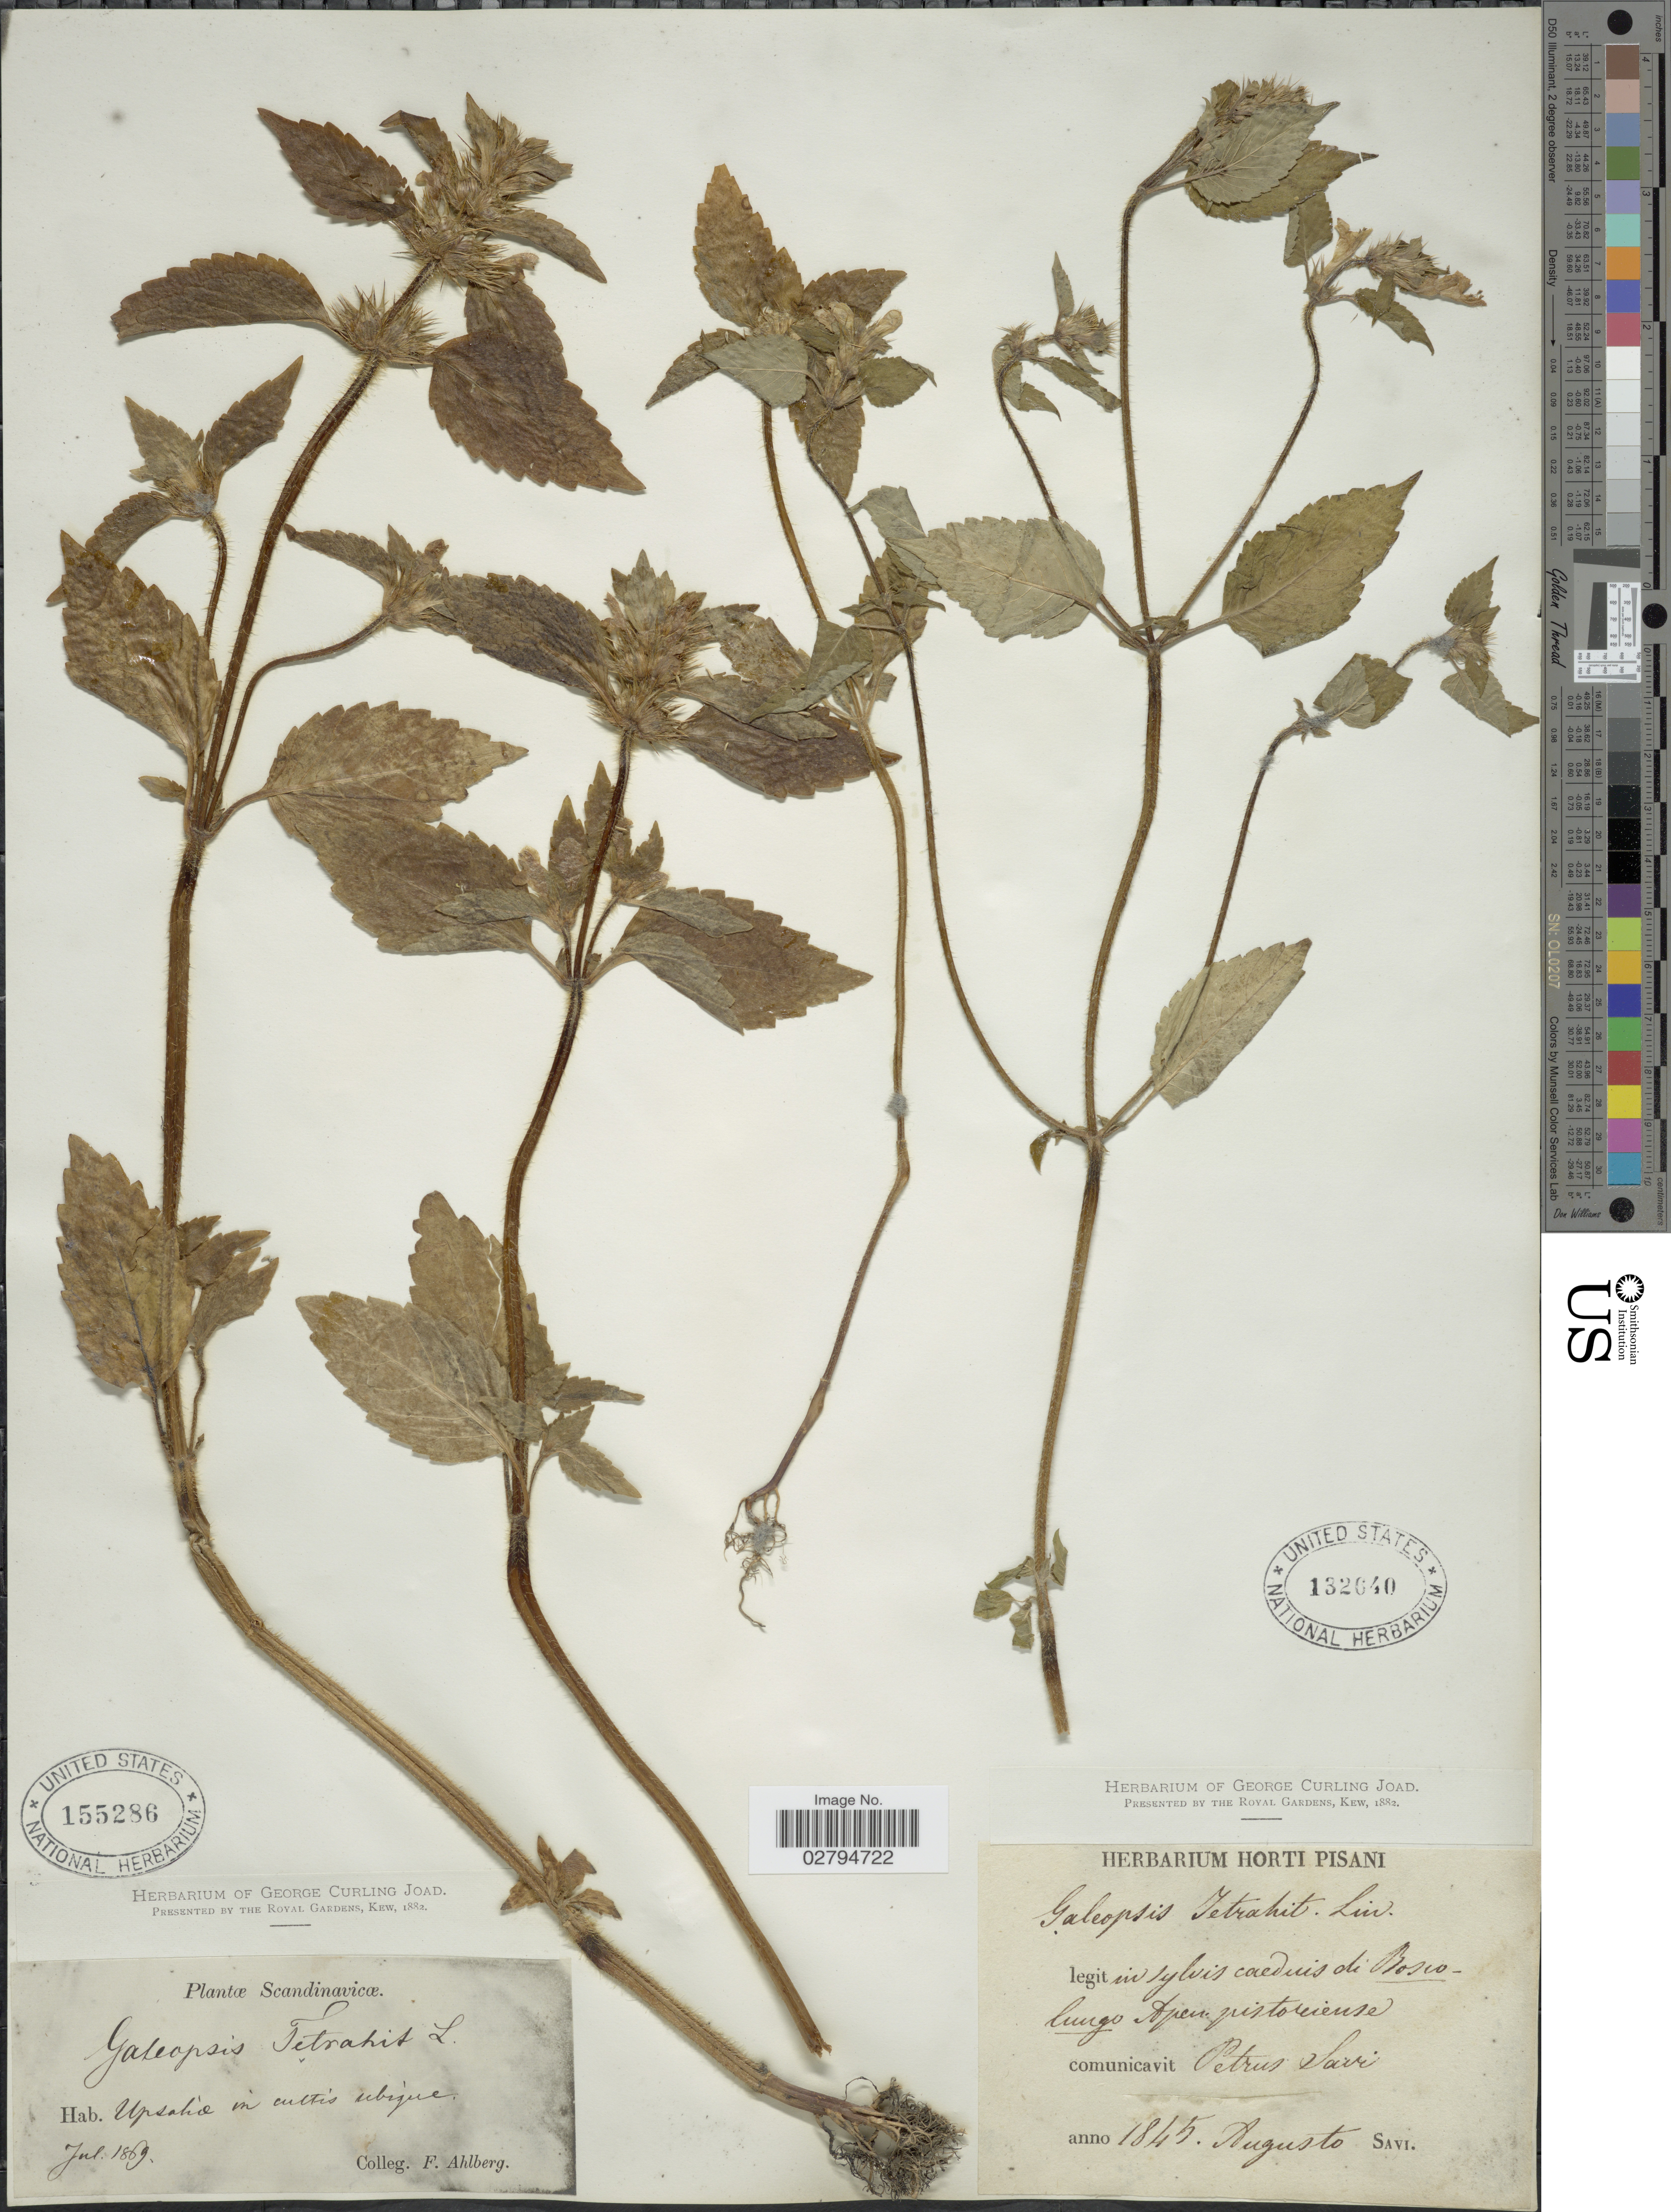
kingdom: Plantae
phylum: Tracheophyta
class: Magnoliopsida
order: Lamiales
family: Lamiaceae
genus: Galeopsis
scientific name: Galeopsis tetrahit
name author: L.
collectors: F. Ahlberg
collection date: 1869-07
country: Sweden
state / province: Uppsala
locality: Scandinacicæ, in cultis ubique.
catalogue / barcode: US 155286-2